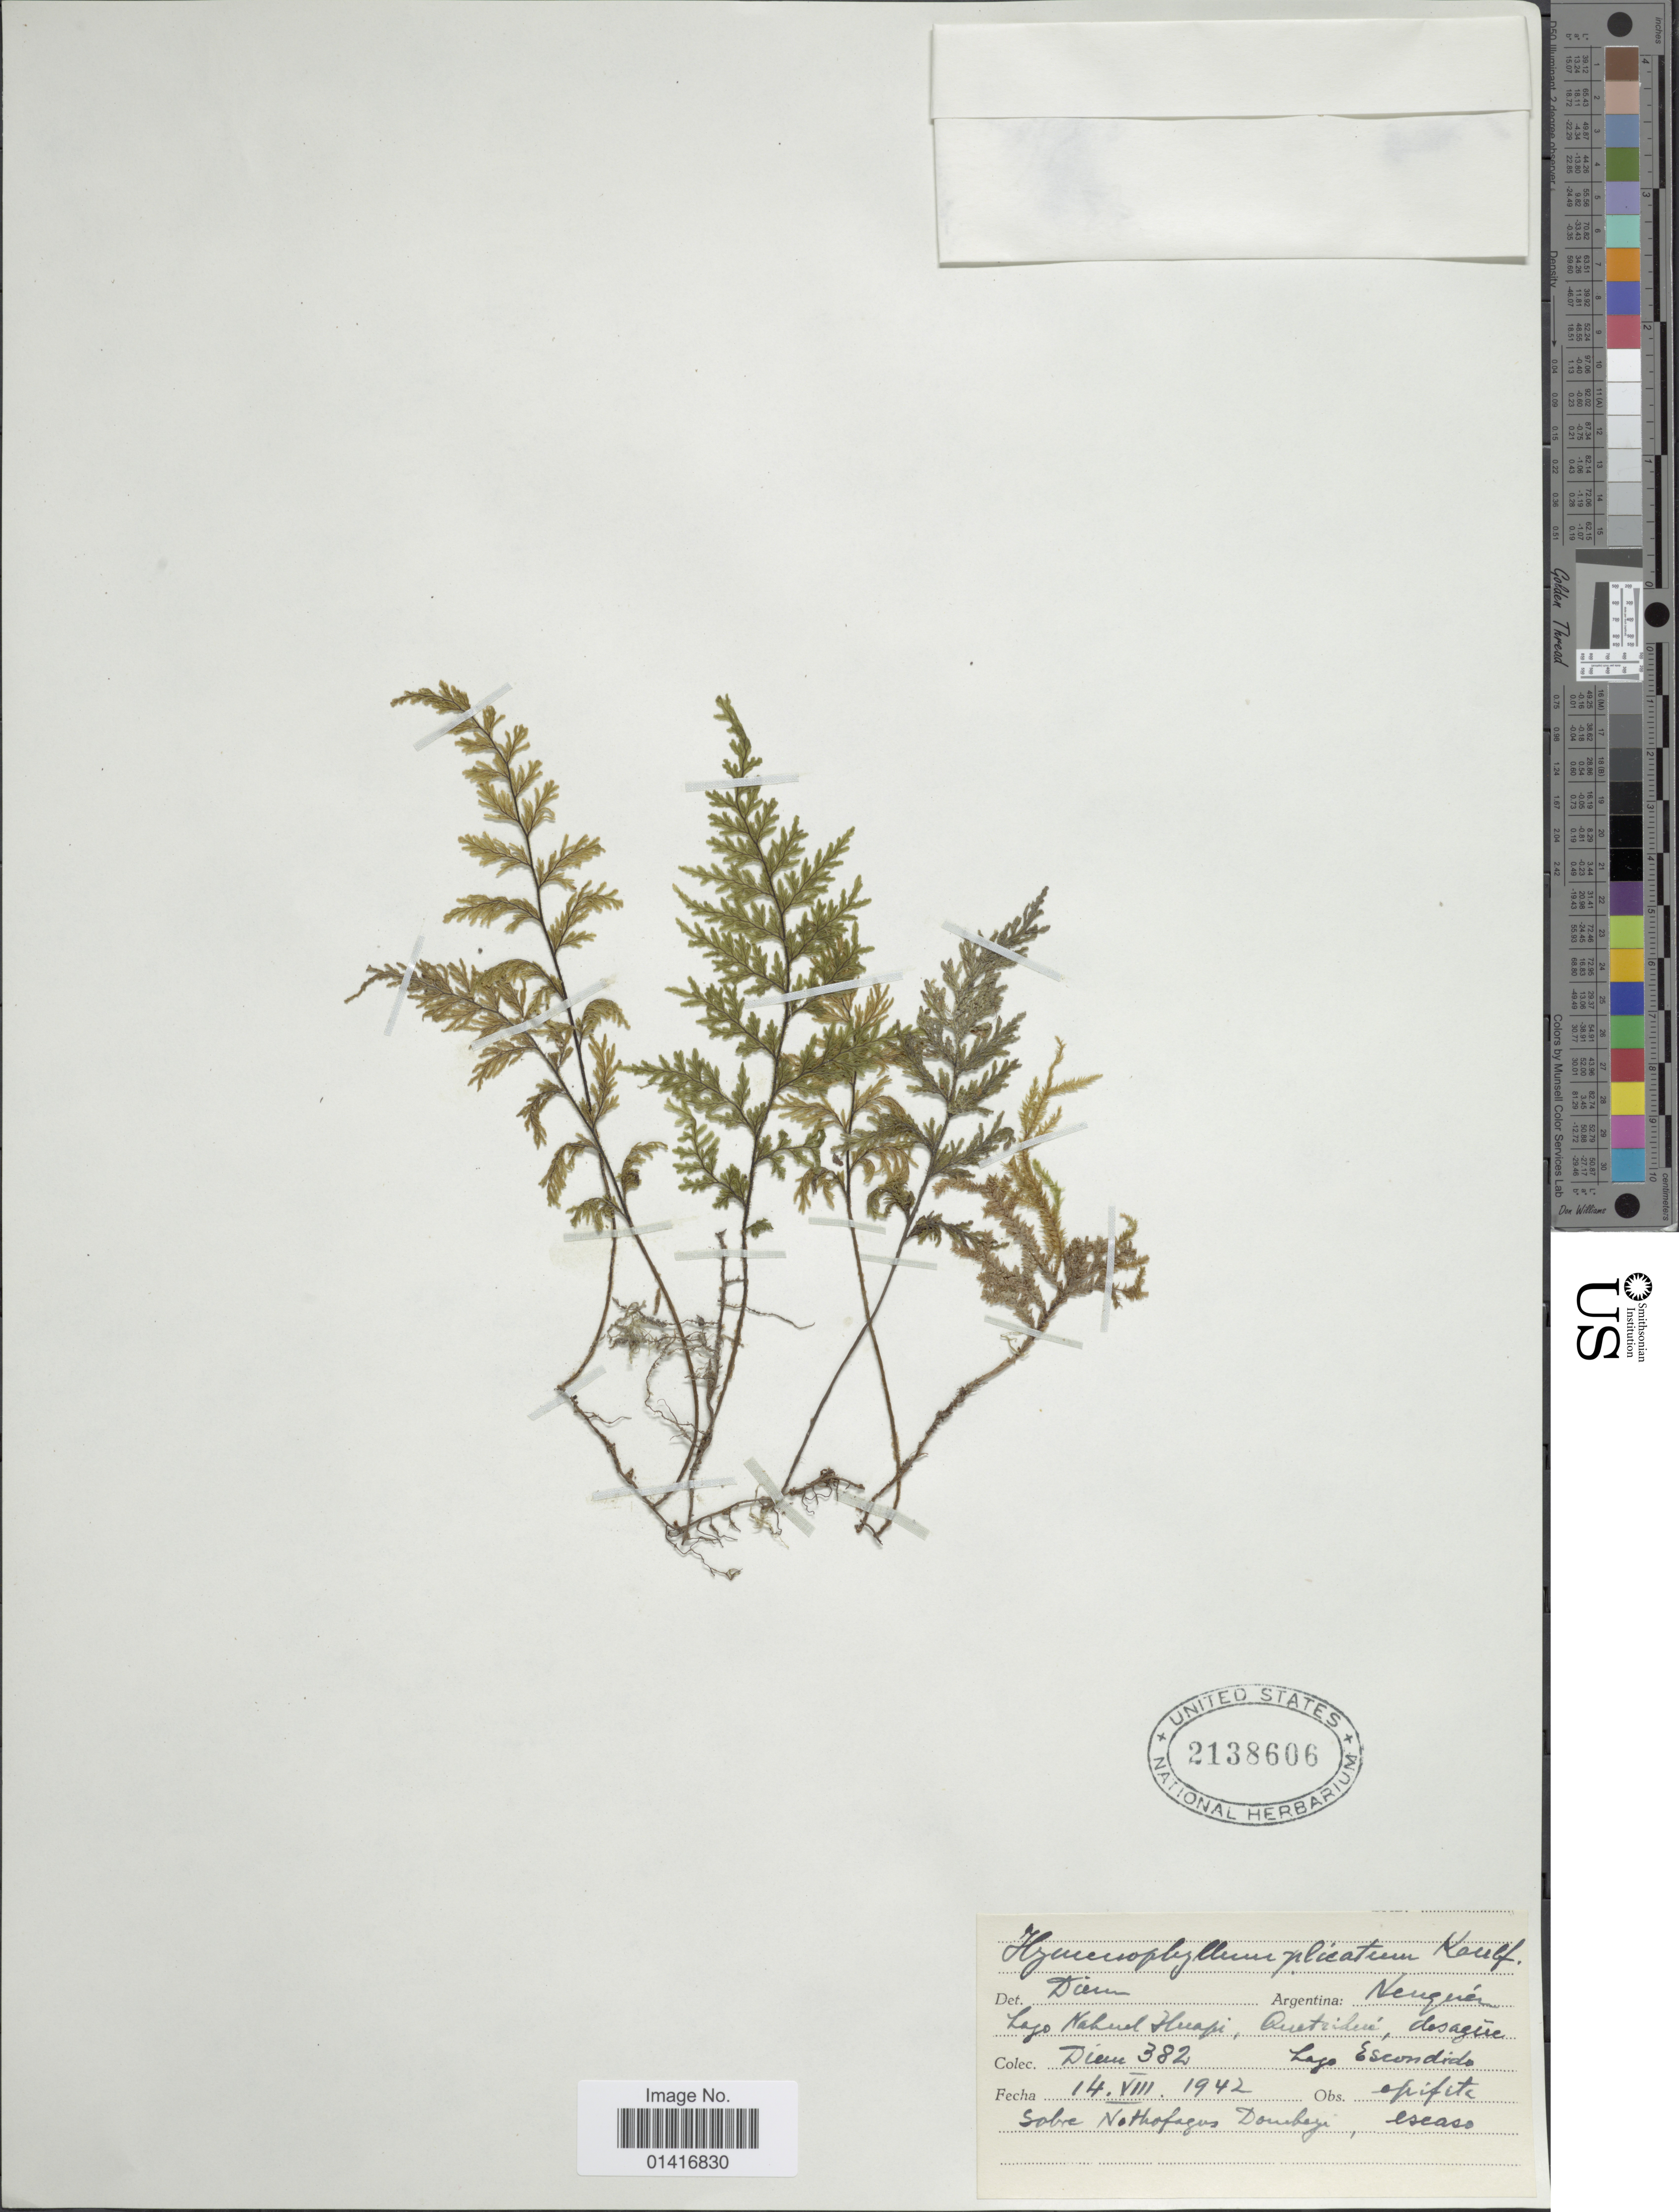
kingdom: Plantae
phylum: Tracheophyta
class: Polypodiopsida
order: Hymenophyllales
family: Hymenophyllaceae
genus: Hymenophyllum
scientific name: Hymenophyllum plicatum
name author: Kaulf.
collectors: Diem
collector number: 382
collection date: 1942-08-14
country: Argentina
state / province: Neuquen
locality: Lago Nahuel Huapi, Quetrihué, Desague Lago Escondido.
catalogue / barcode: US 2138606